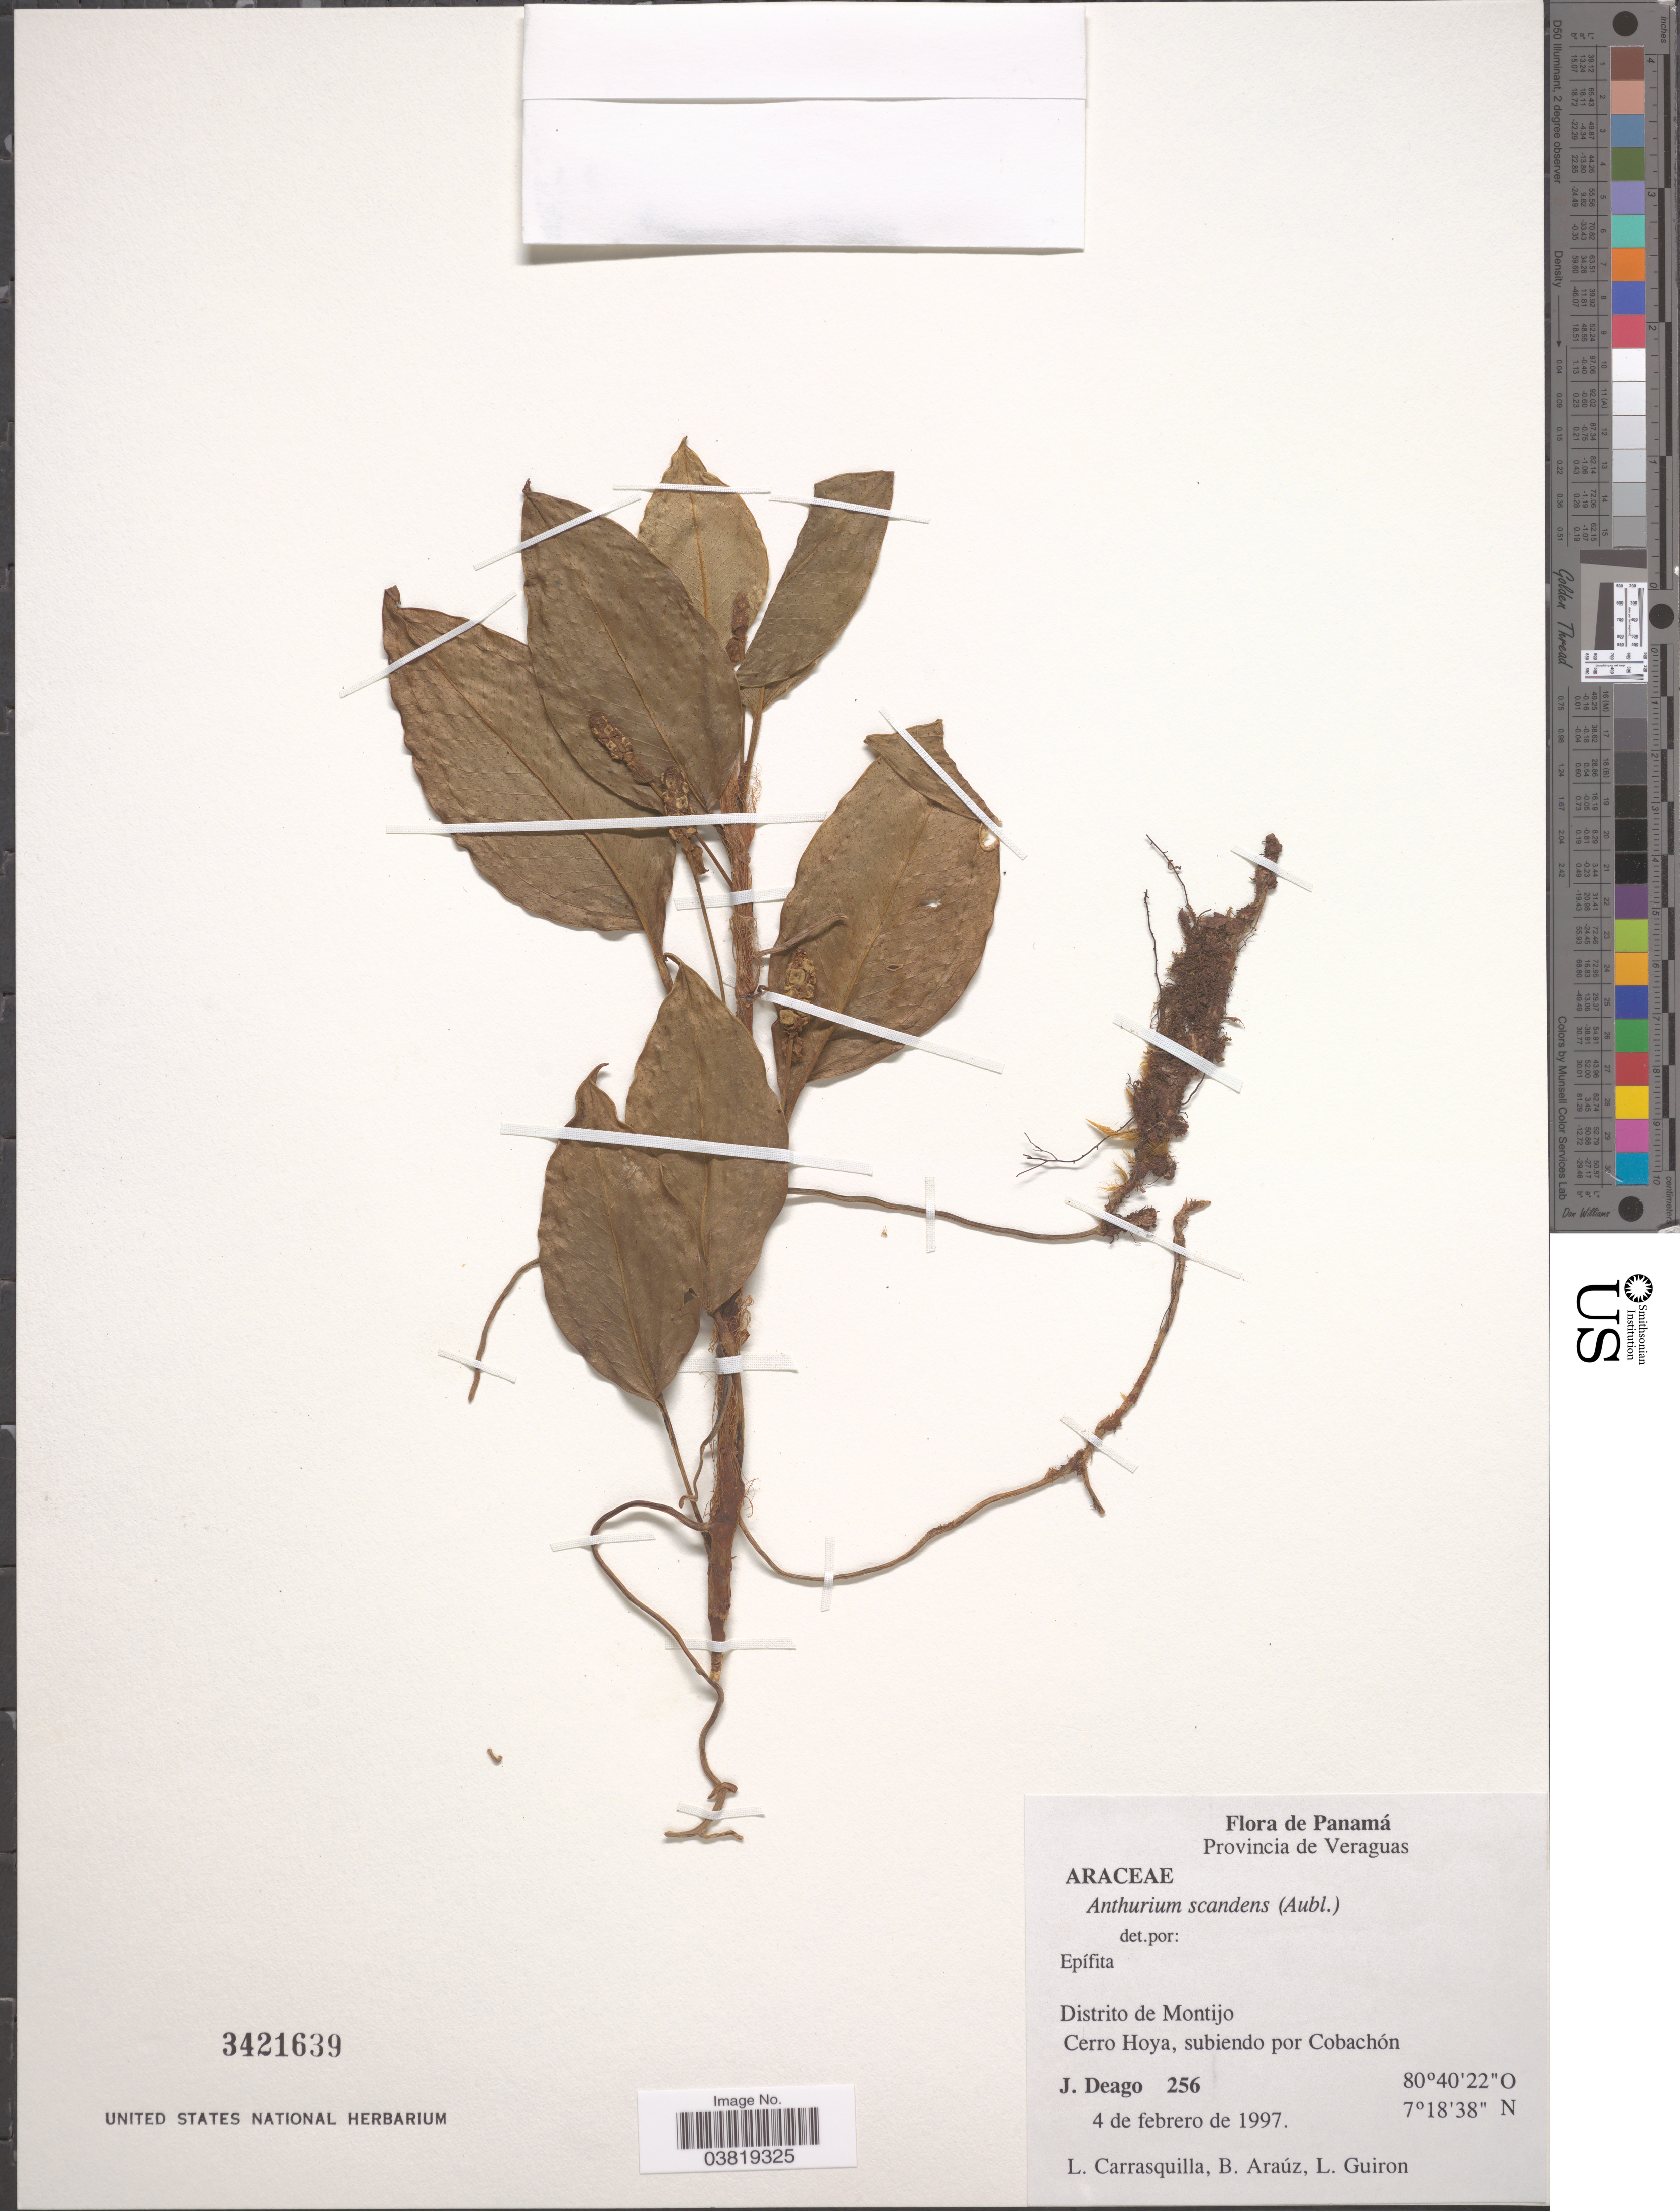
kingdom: Plantae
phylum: Tracheophyta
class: Liliopsida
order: Alismatales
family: Araceae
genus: Anthurium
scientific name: Anthurium scandens var. scandens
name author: (Aubl.) Engl.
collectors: J. Deago, L. Carrasquilla, B. Araúz & L. Guiron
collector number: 256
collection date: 1997-02-04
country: Panama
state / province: Veraguas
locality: Distrito de Montijo. Cerro Hoya, subiendo por Cobachón.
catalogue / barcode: US 3421639